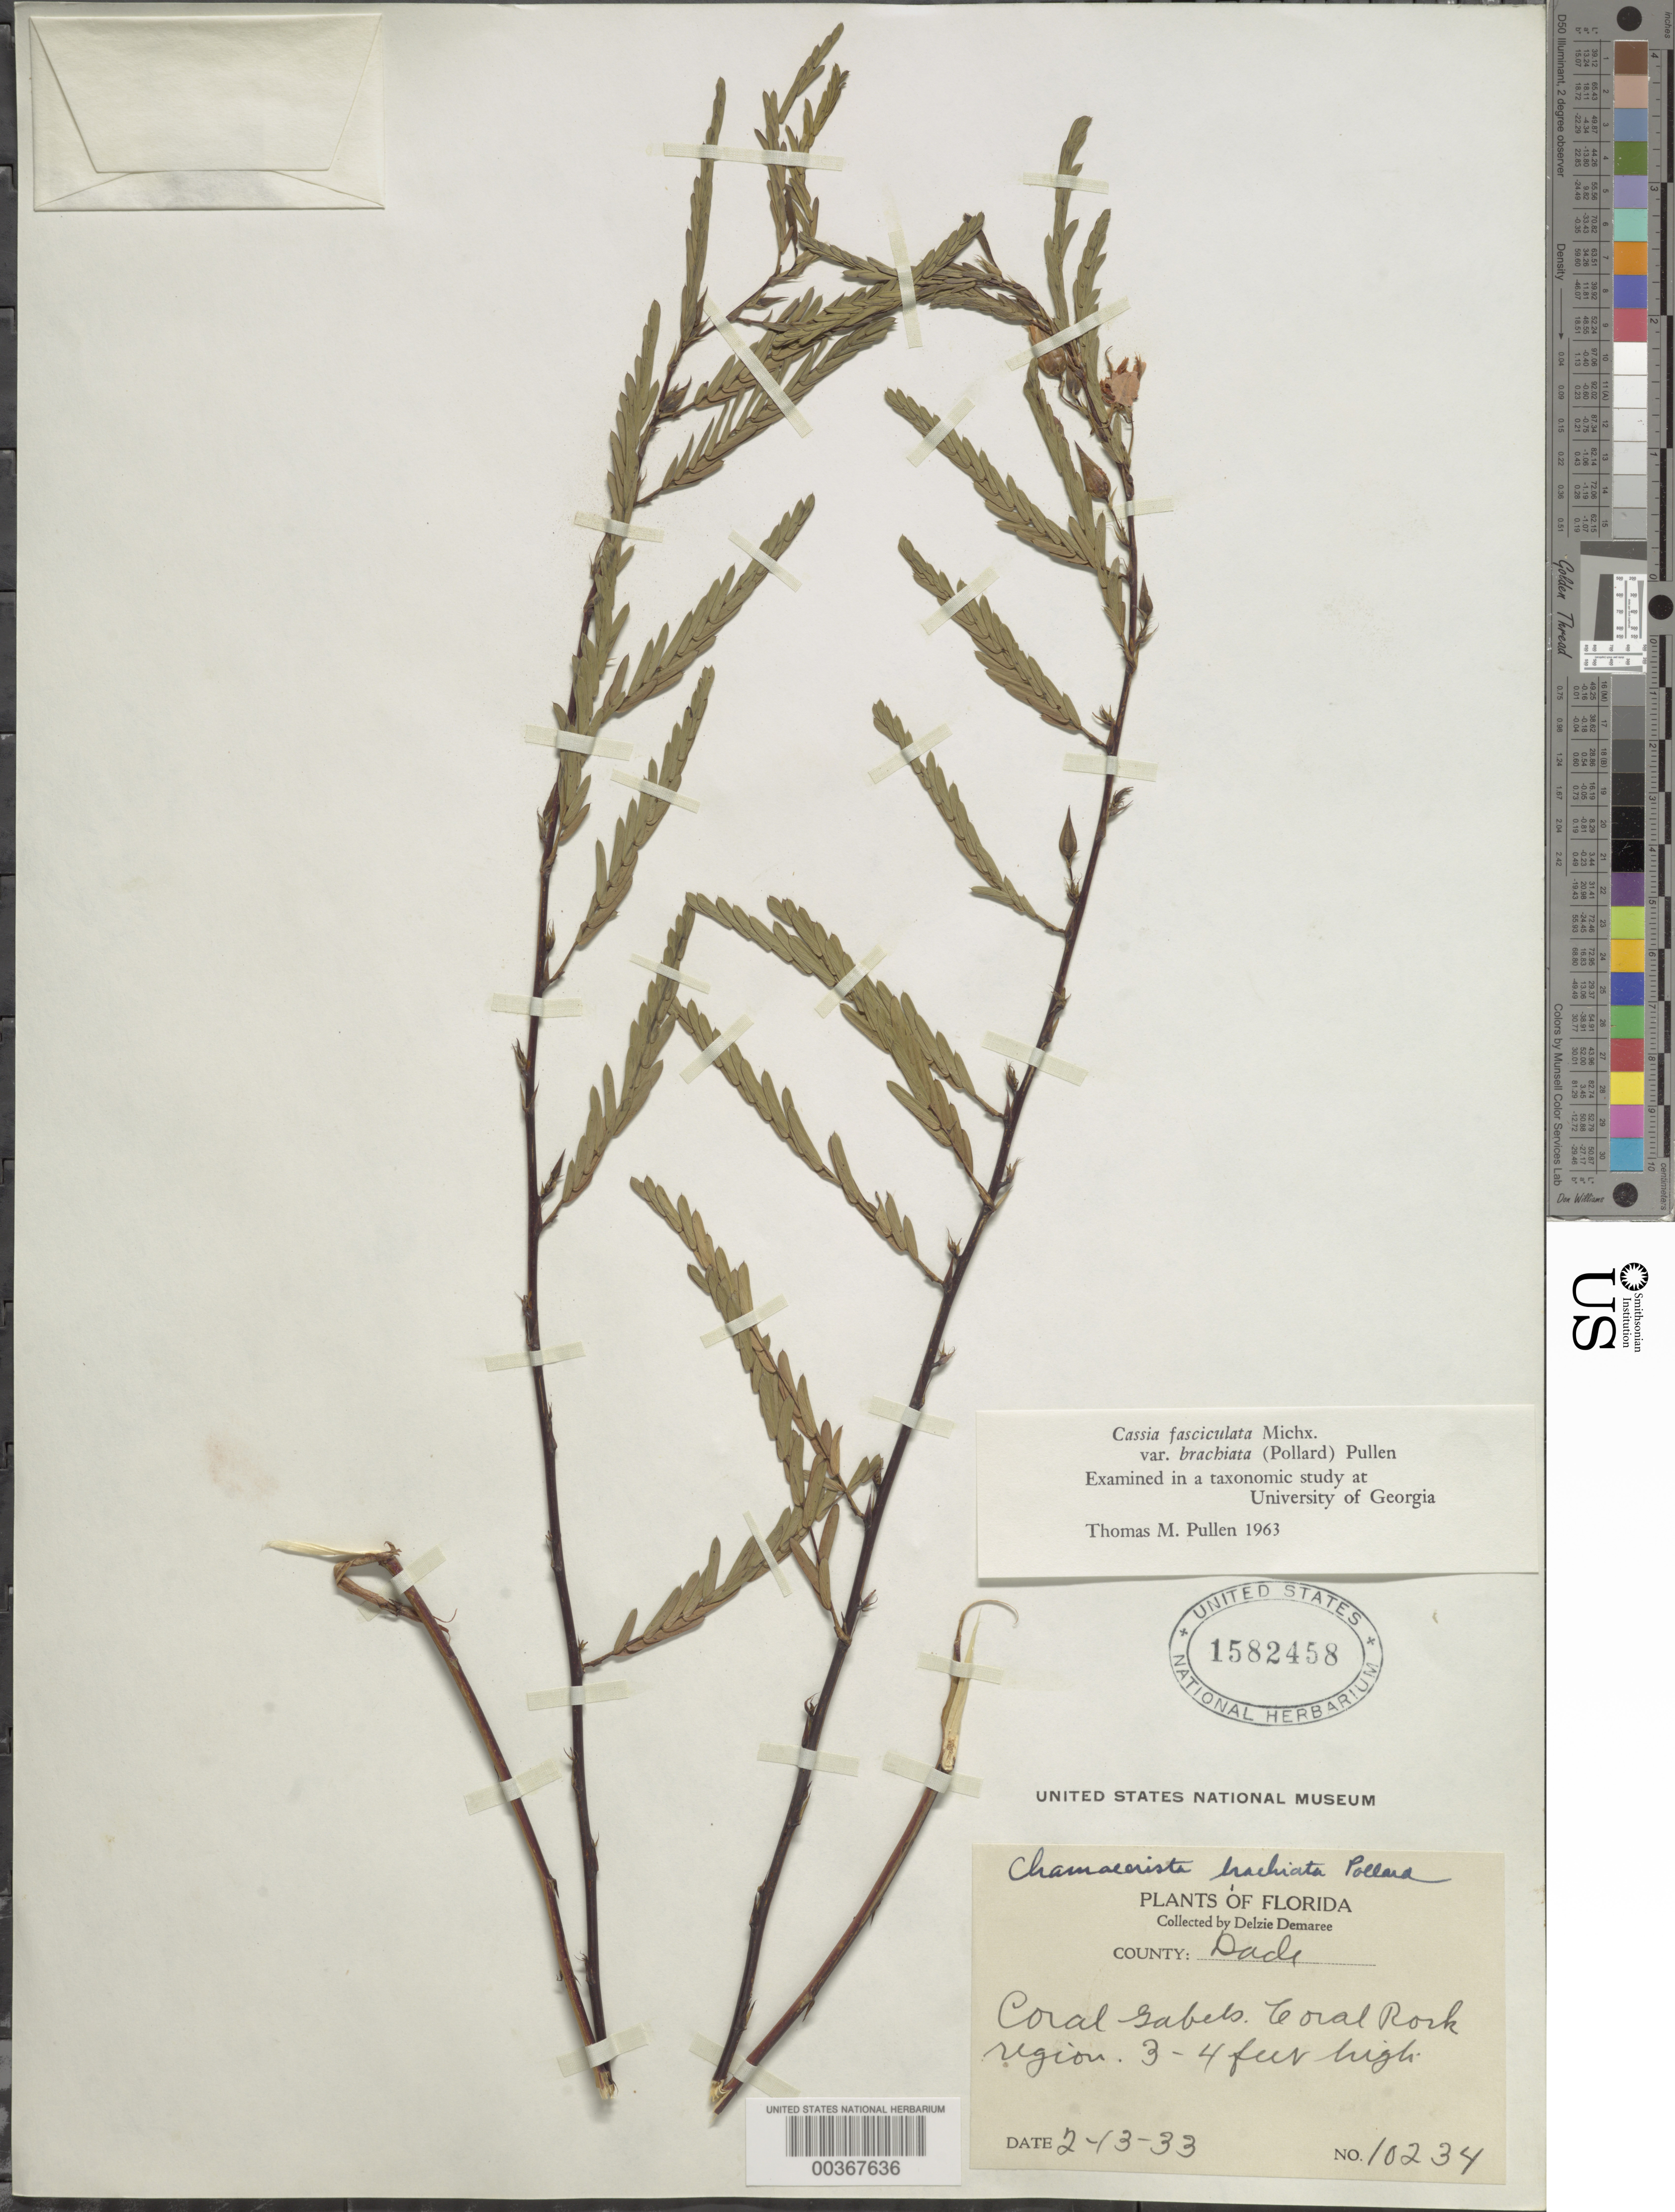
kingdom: Plantae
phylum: Tracheophyta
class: Magnoliopsida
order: Fabales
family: Fabaceae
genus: Chamaecrista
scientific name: Chamaecrista fasciculata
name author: (Michx.) Greene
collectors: D. Demaree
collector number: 10234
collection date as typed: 13 Feb 1933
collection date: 1933-02-13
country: United States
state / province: Florida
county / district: Dade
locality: Coral gabels; coral rock region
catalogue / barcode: US 1582458